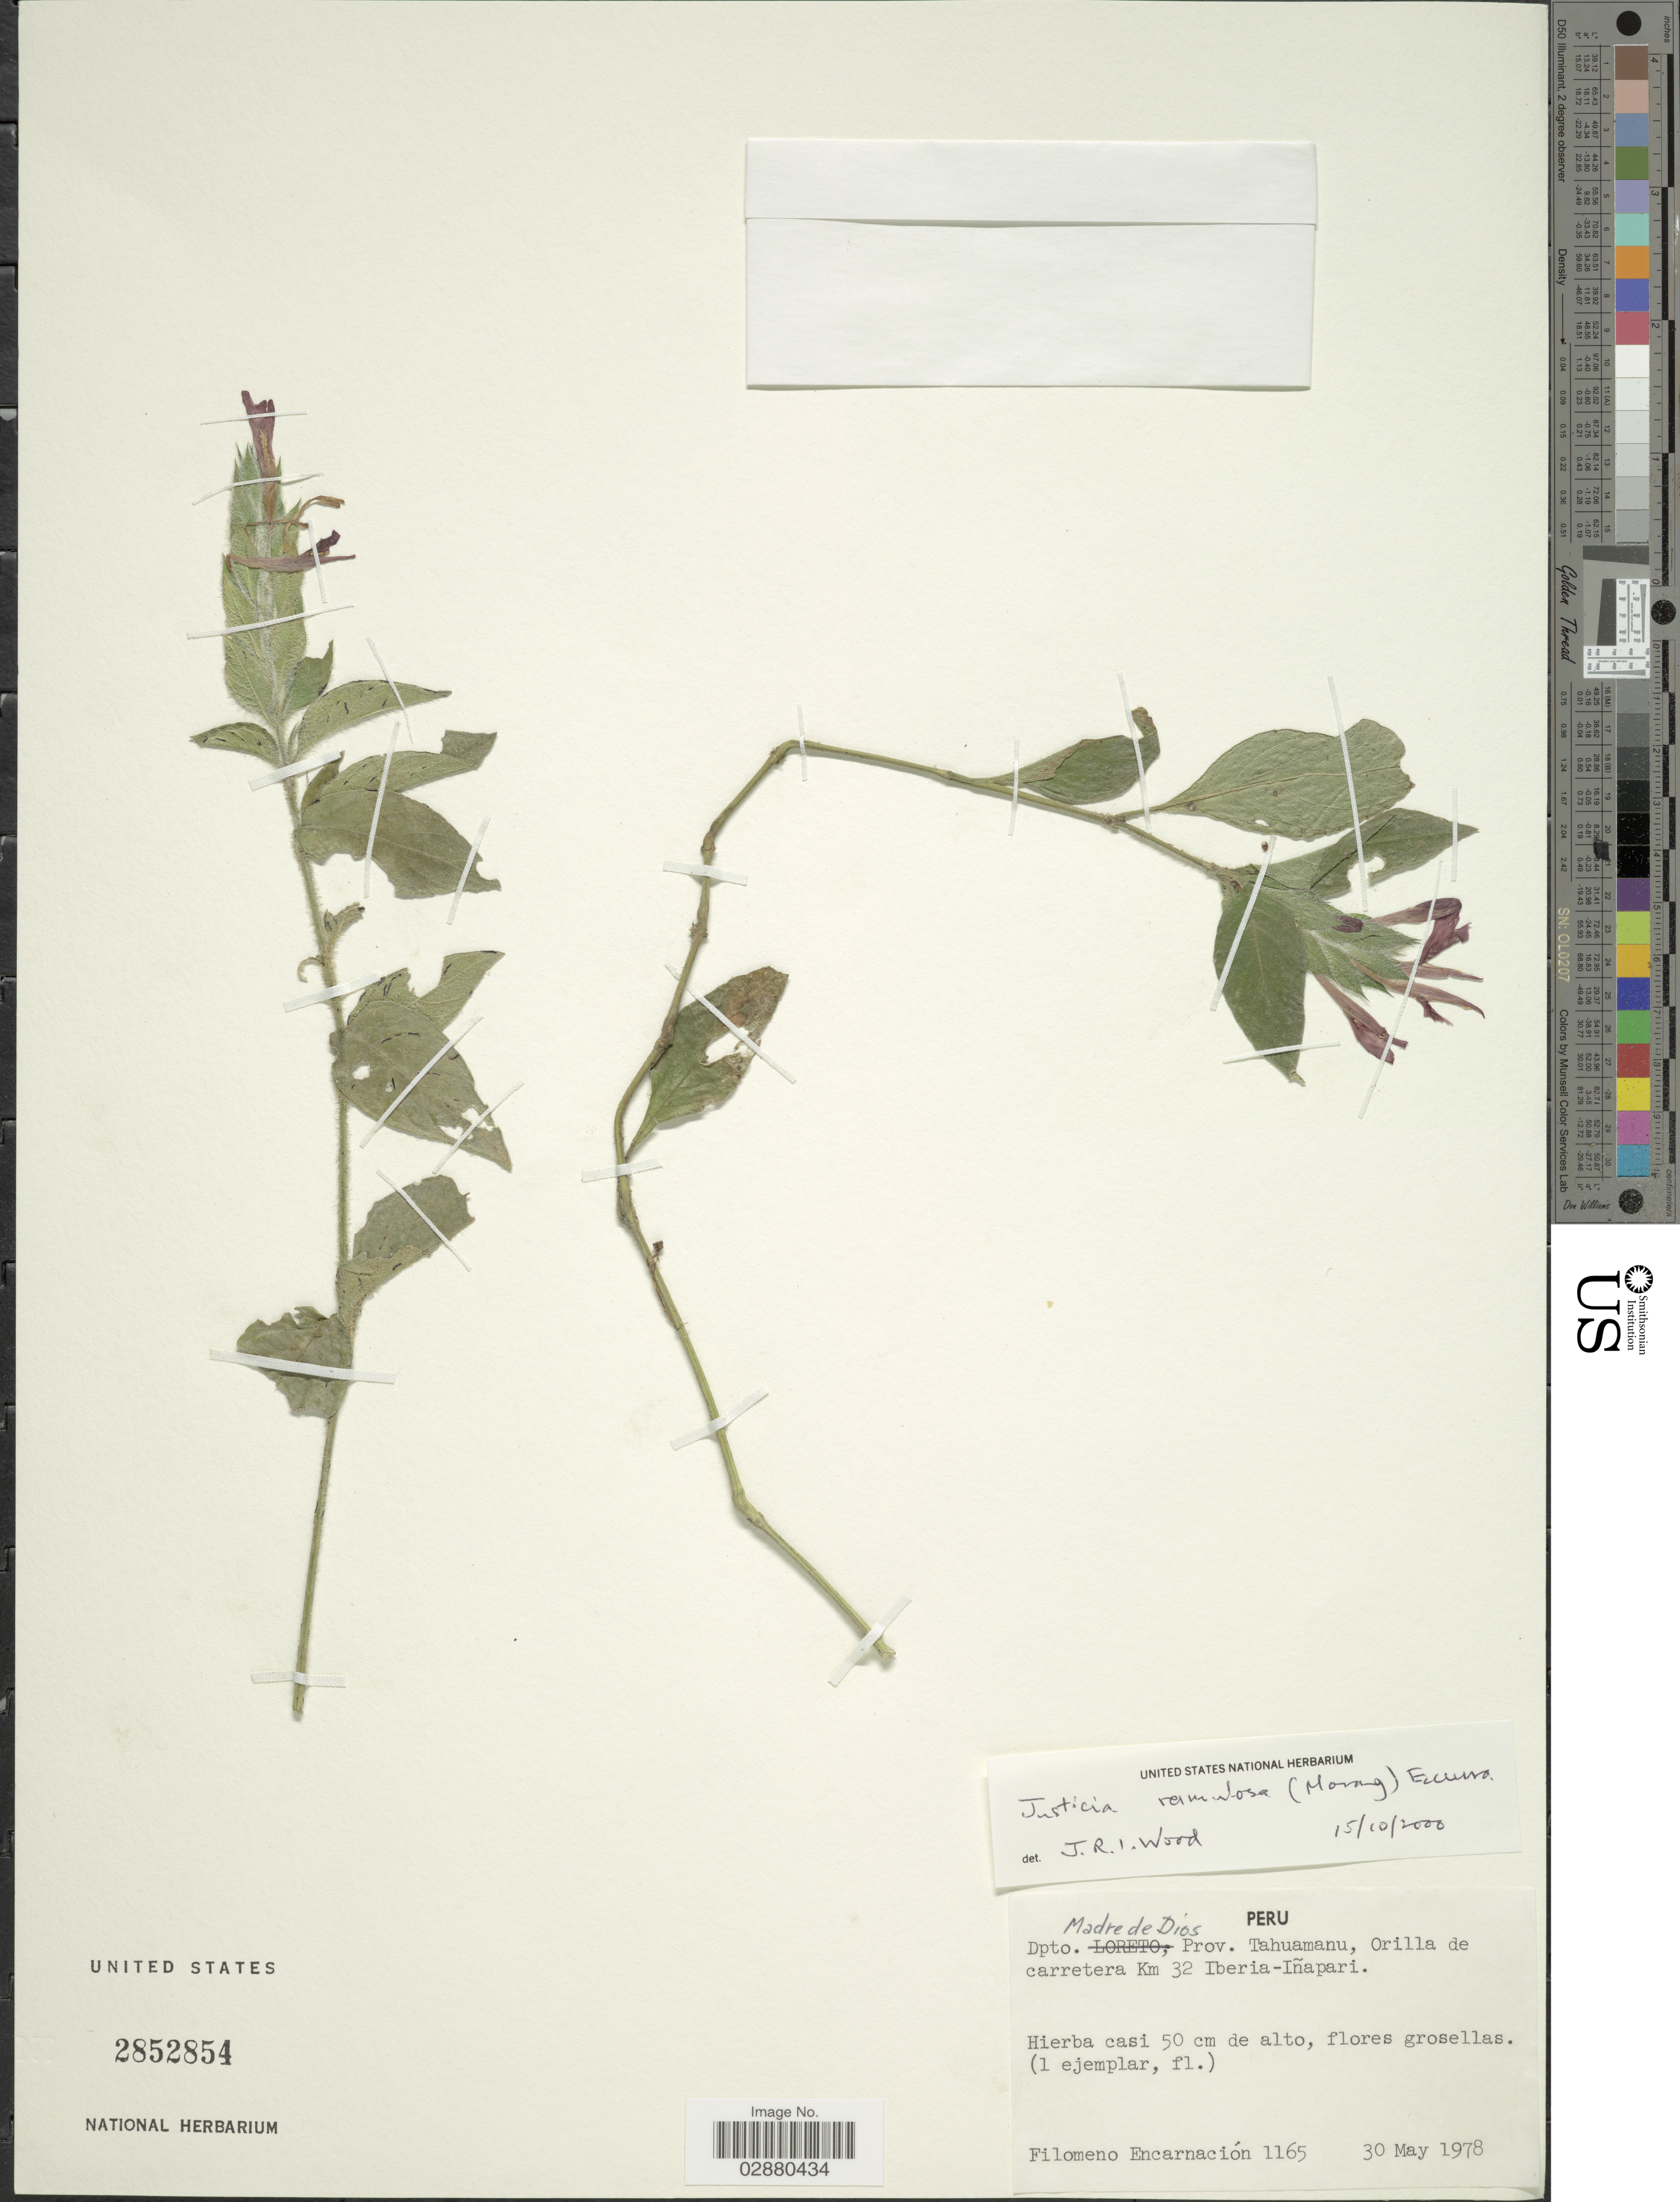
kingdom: Plantae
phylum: Tracheophyta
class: Magnoliopsida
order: Lamiales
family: Acanthaceae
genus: Justicia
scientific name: Justicia ramulosa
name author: (Morong) C. Ezcurra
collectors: F. Encarnación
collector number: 1165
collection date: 1978-05-30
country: Peru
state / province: Madre de Dios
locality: Dpto. Madre de Dios, Prov. Tahuamanu, Orilla de carretera Km 32 Ibreria-Iñapari.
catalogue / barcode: US 2852854